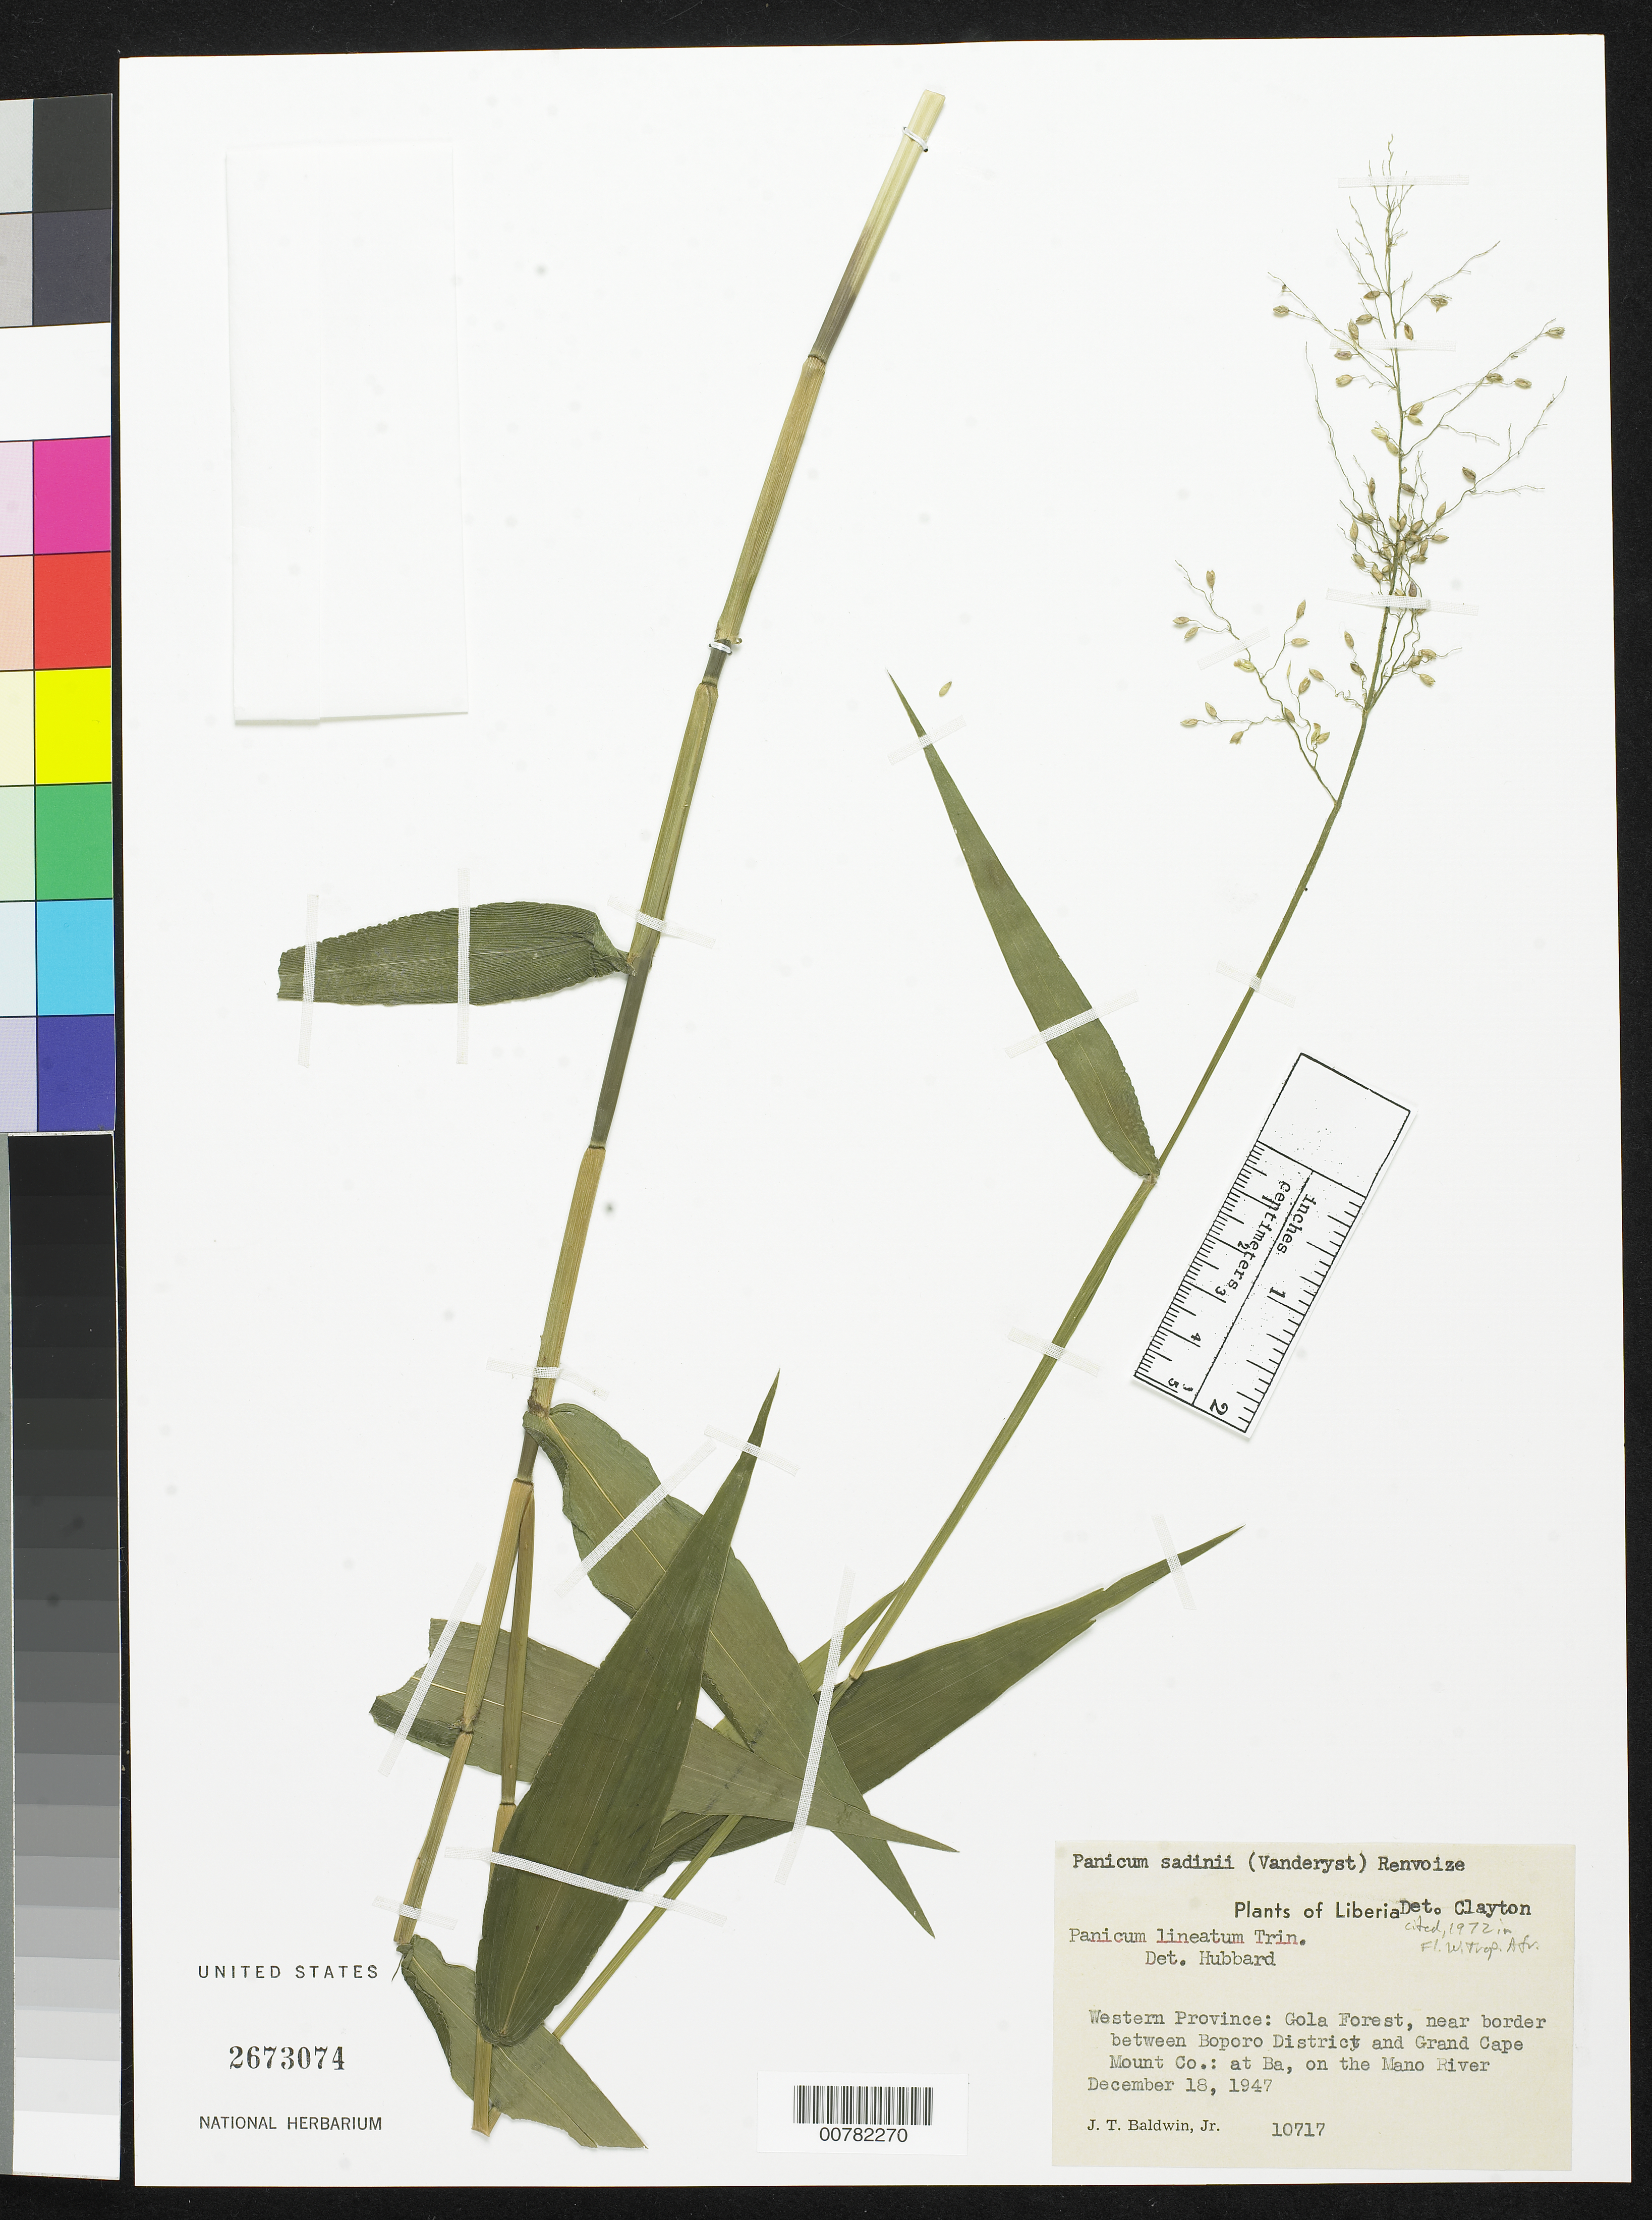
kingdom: Plantae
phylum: Tracheophyta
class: Liliopsida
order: Poales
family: Poaceae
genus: Panicum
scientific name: Panicum sadinii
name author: (Vanderyst) Renvoize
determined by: Clayton, W. D.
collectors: J. T. Baldwin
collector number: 10717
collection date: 1947-12-18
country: Liberia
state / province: Gbarpolu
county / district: Bopolu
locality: Gola Forest, near border between Boporo District and Grand Cape Mount Co: at Ba, on the Mano River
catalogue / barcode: US 2673074